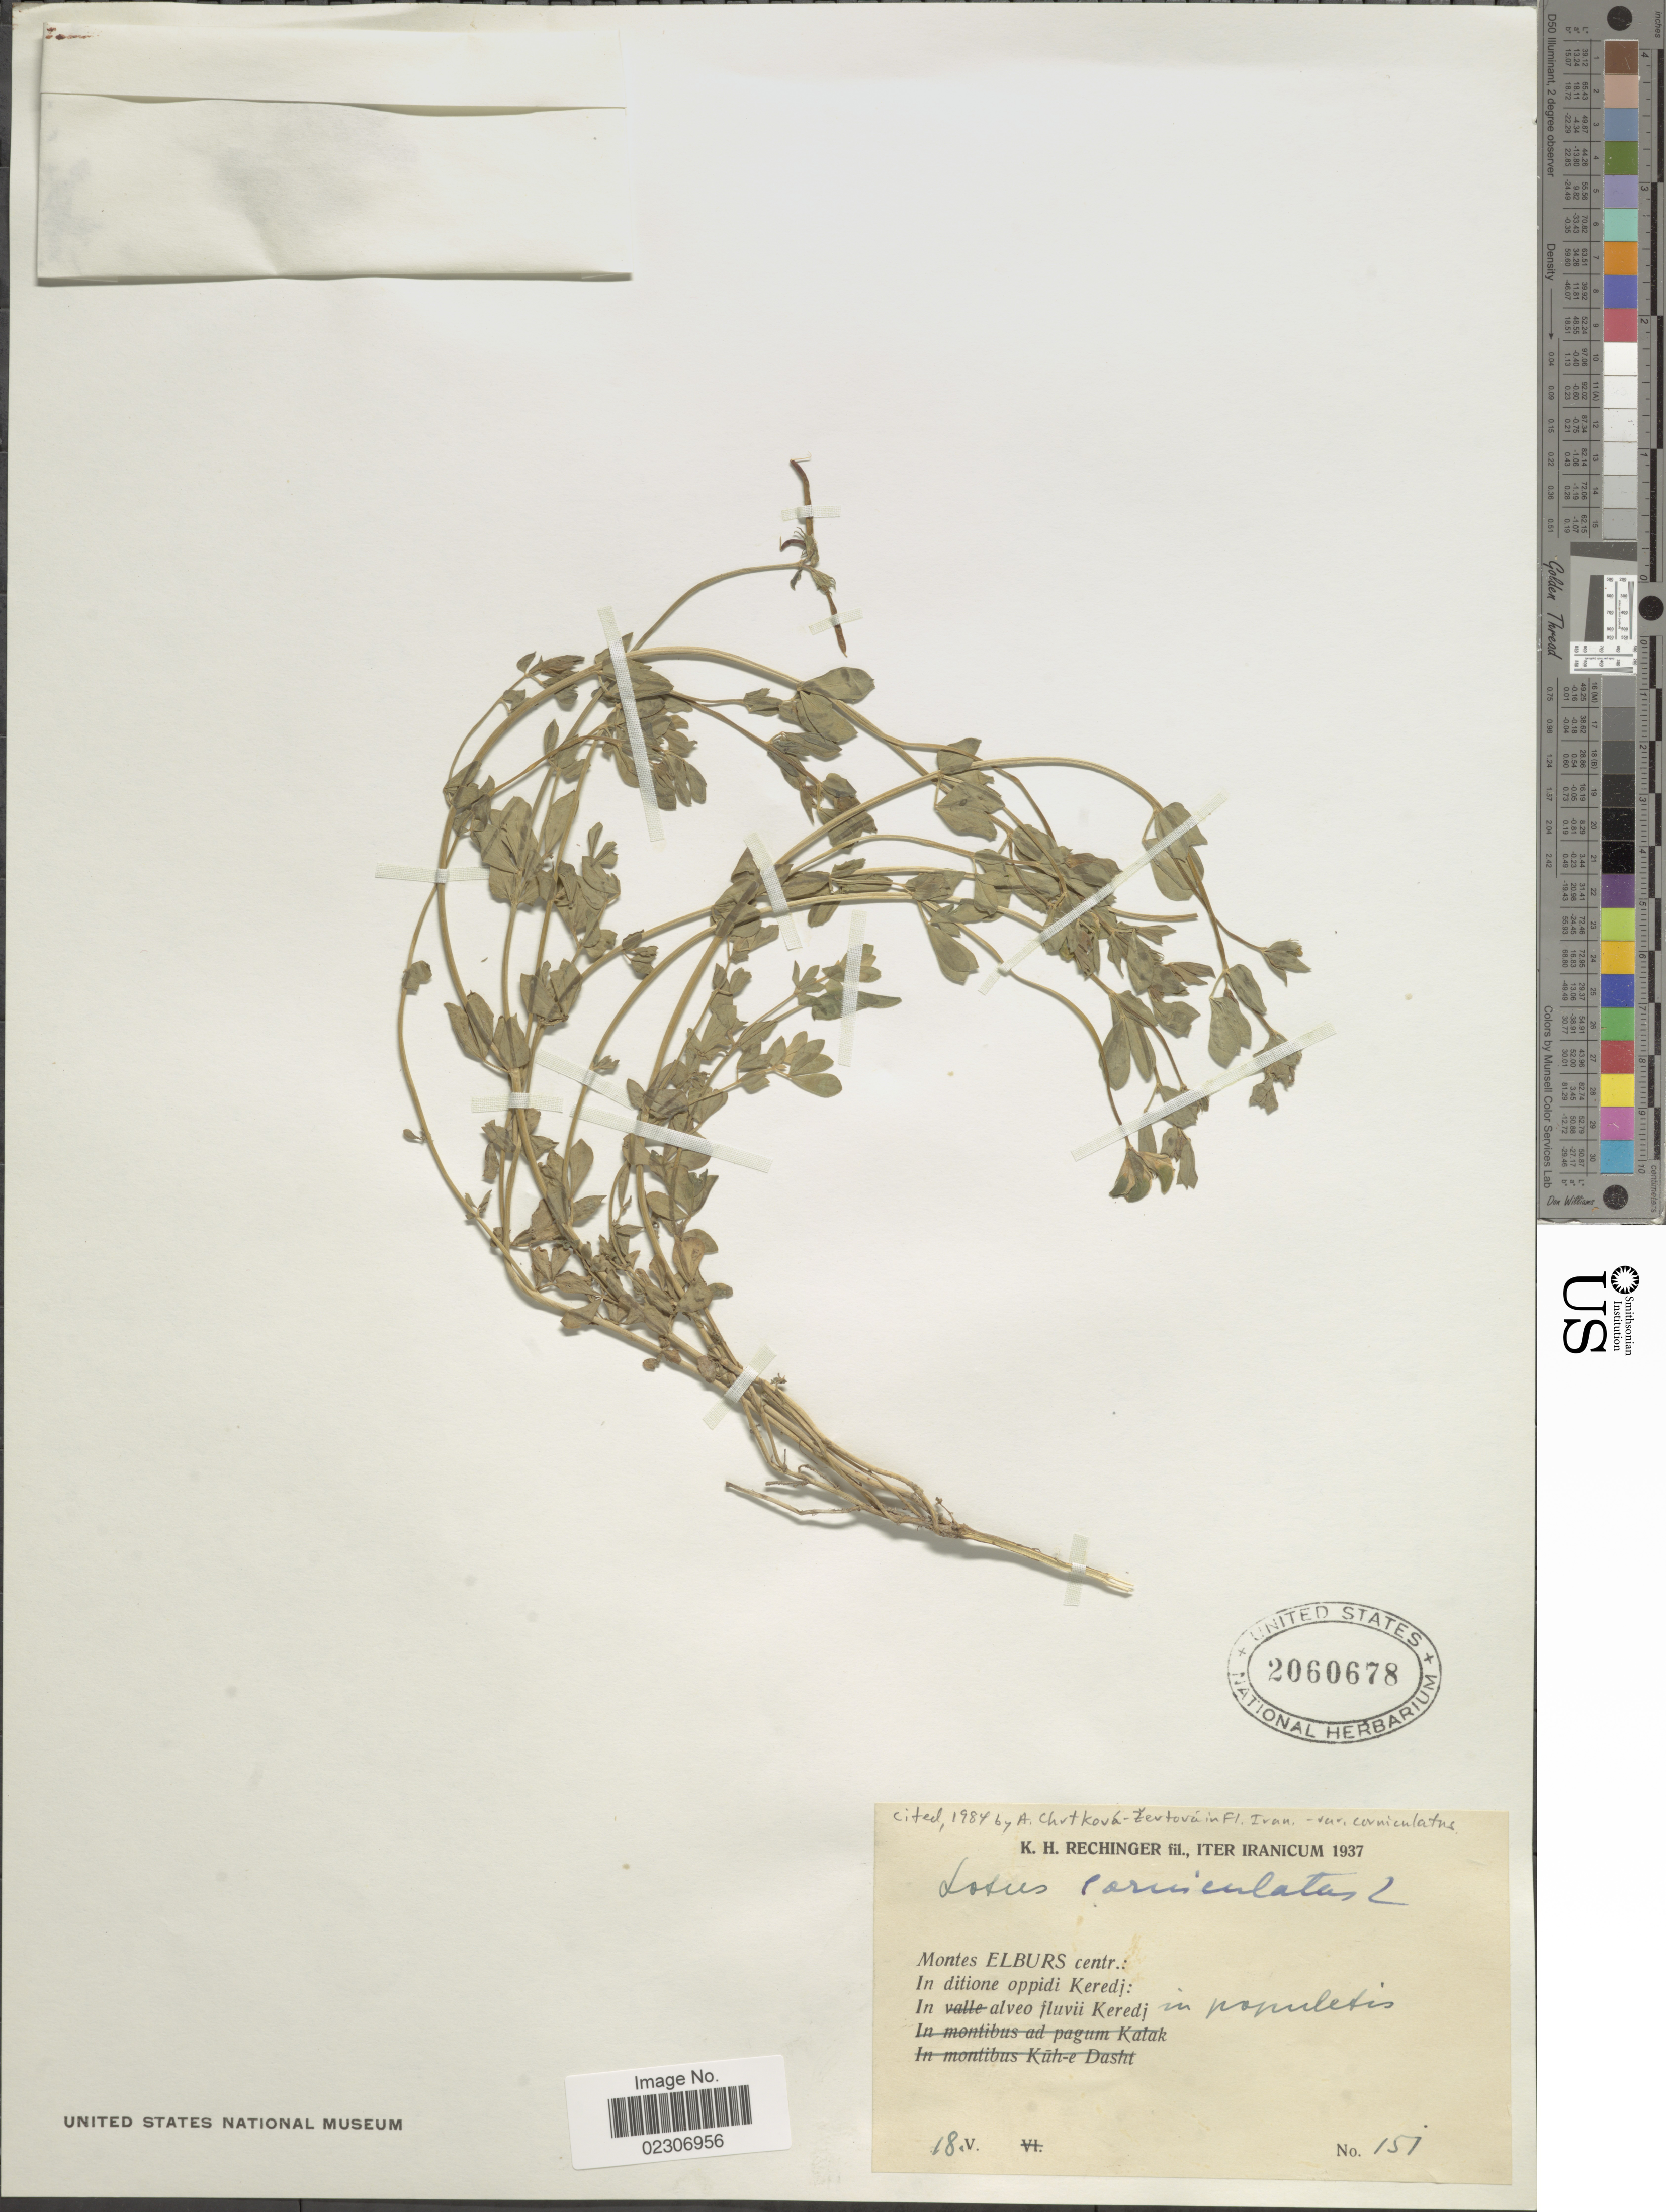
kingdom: Plantae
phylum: Tracheophyta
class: Magnoliopsida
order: Fabales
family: Fabaceae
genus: Lotus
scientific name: Lotus corniculatus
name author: L.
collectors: K. H. Rechinger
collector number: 151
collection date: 1937-05-18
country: Iran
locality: Montes Elburs centr.: In ditione oppidi Keredj: In alveo fluvii Keredj in populetis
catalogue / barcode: US 2060678